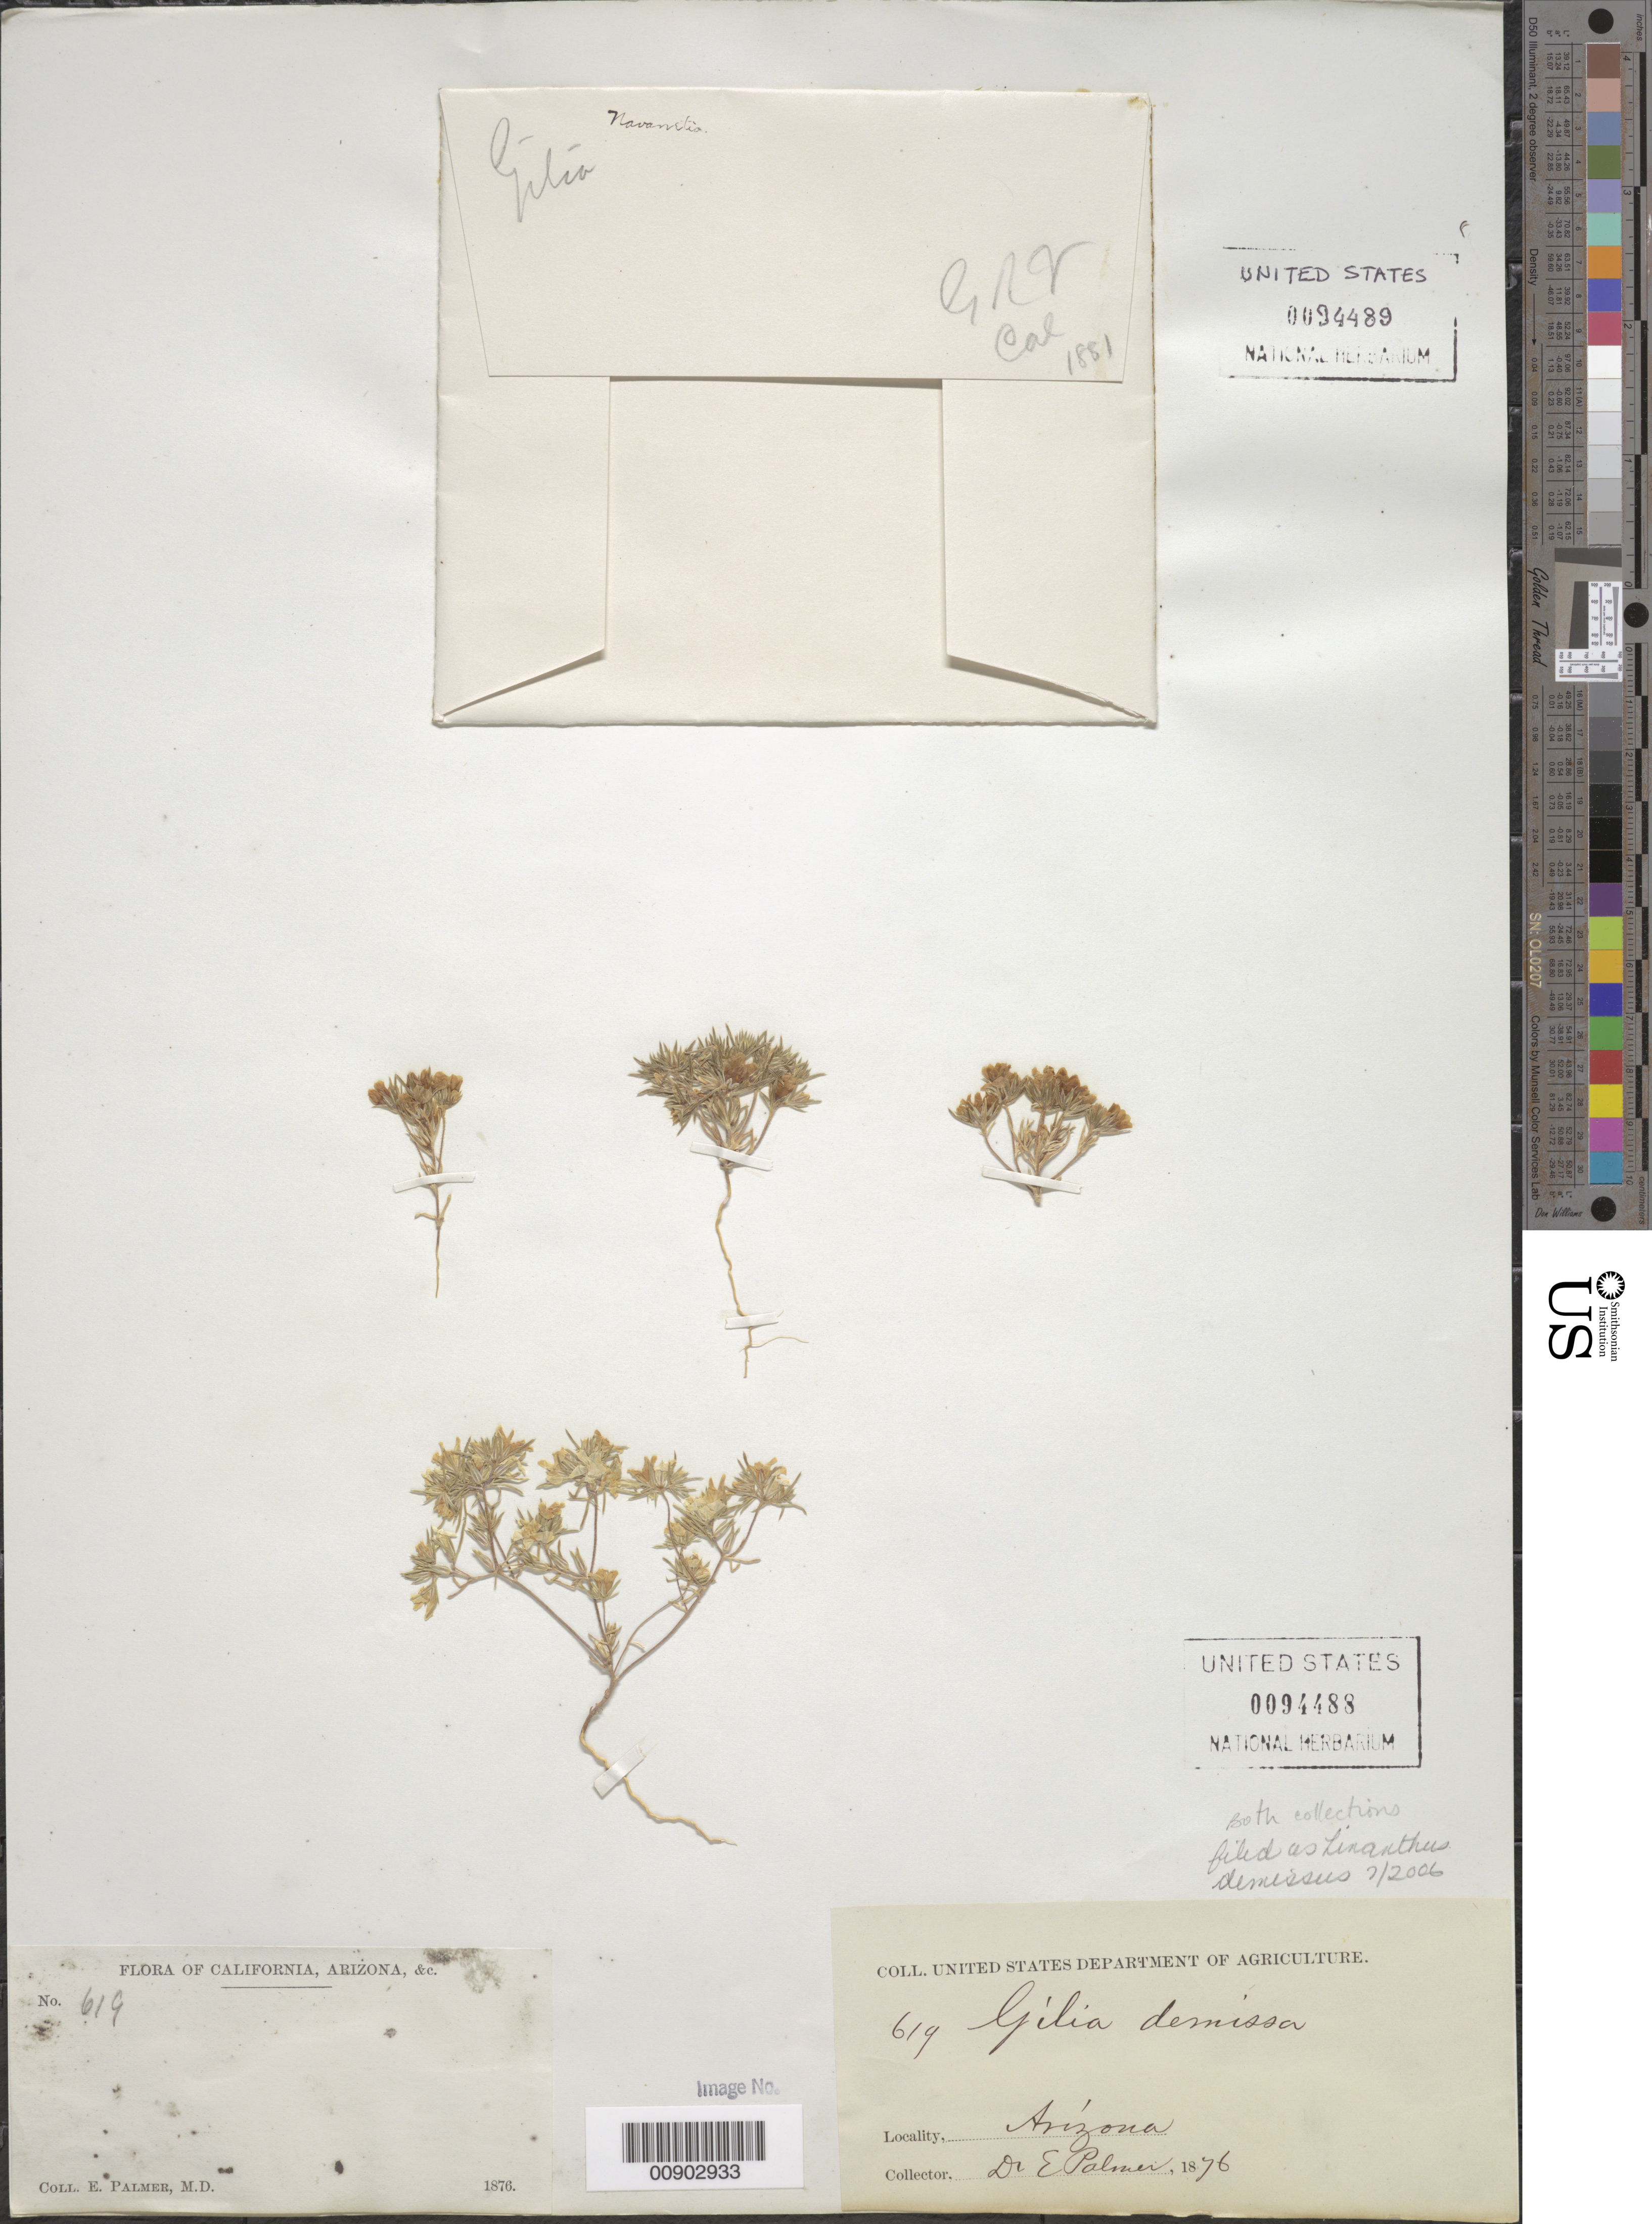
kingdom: Plantae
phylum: Tracheophyta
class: Magnoliopsida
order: Ericales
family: Polemoniaceae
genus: Linanthus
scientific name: Linanthus demissus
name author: (A. Gray) Greene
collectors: G. Vasey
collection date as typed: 1881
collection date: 1881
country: United States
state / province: California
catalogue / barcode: US 94489-2